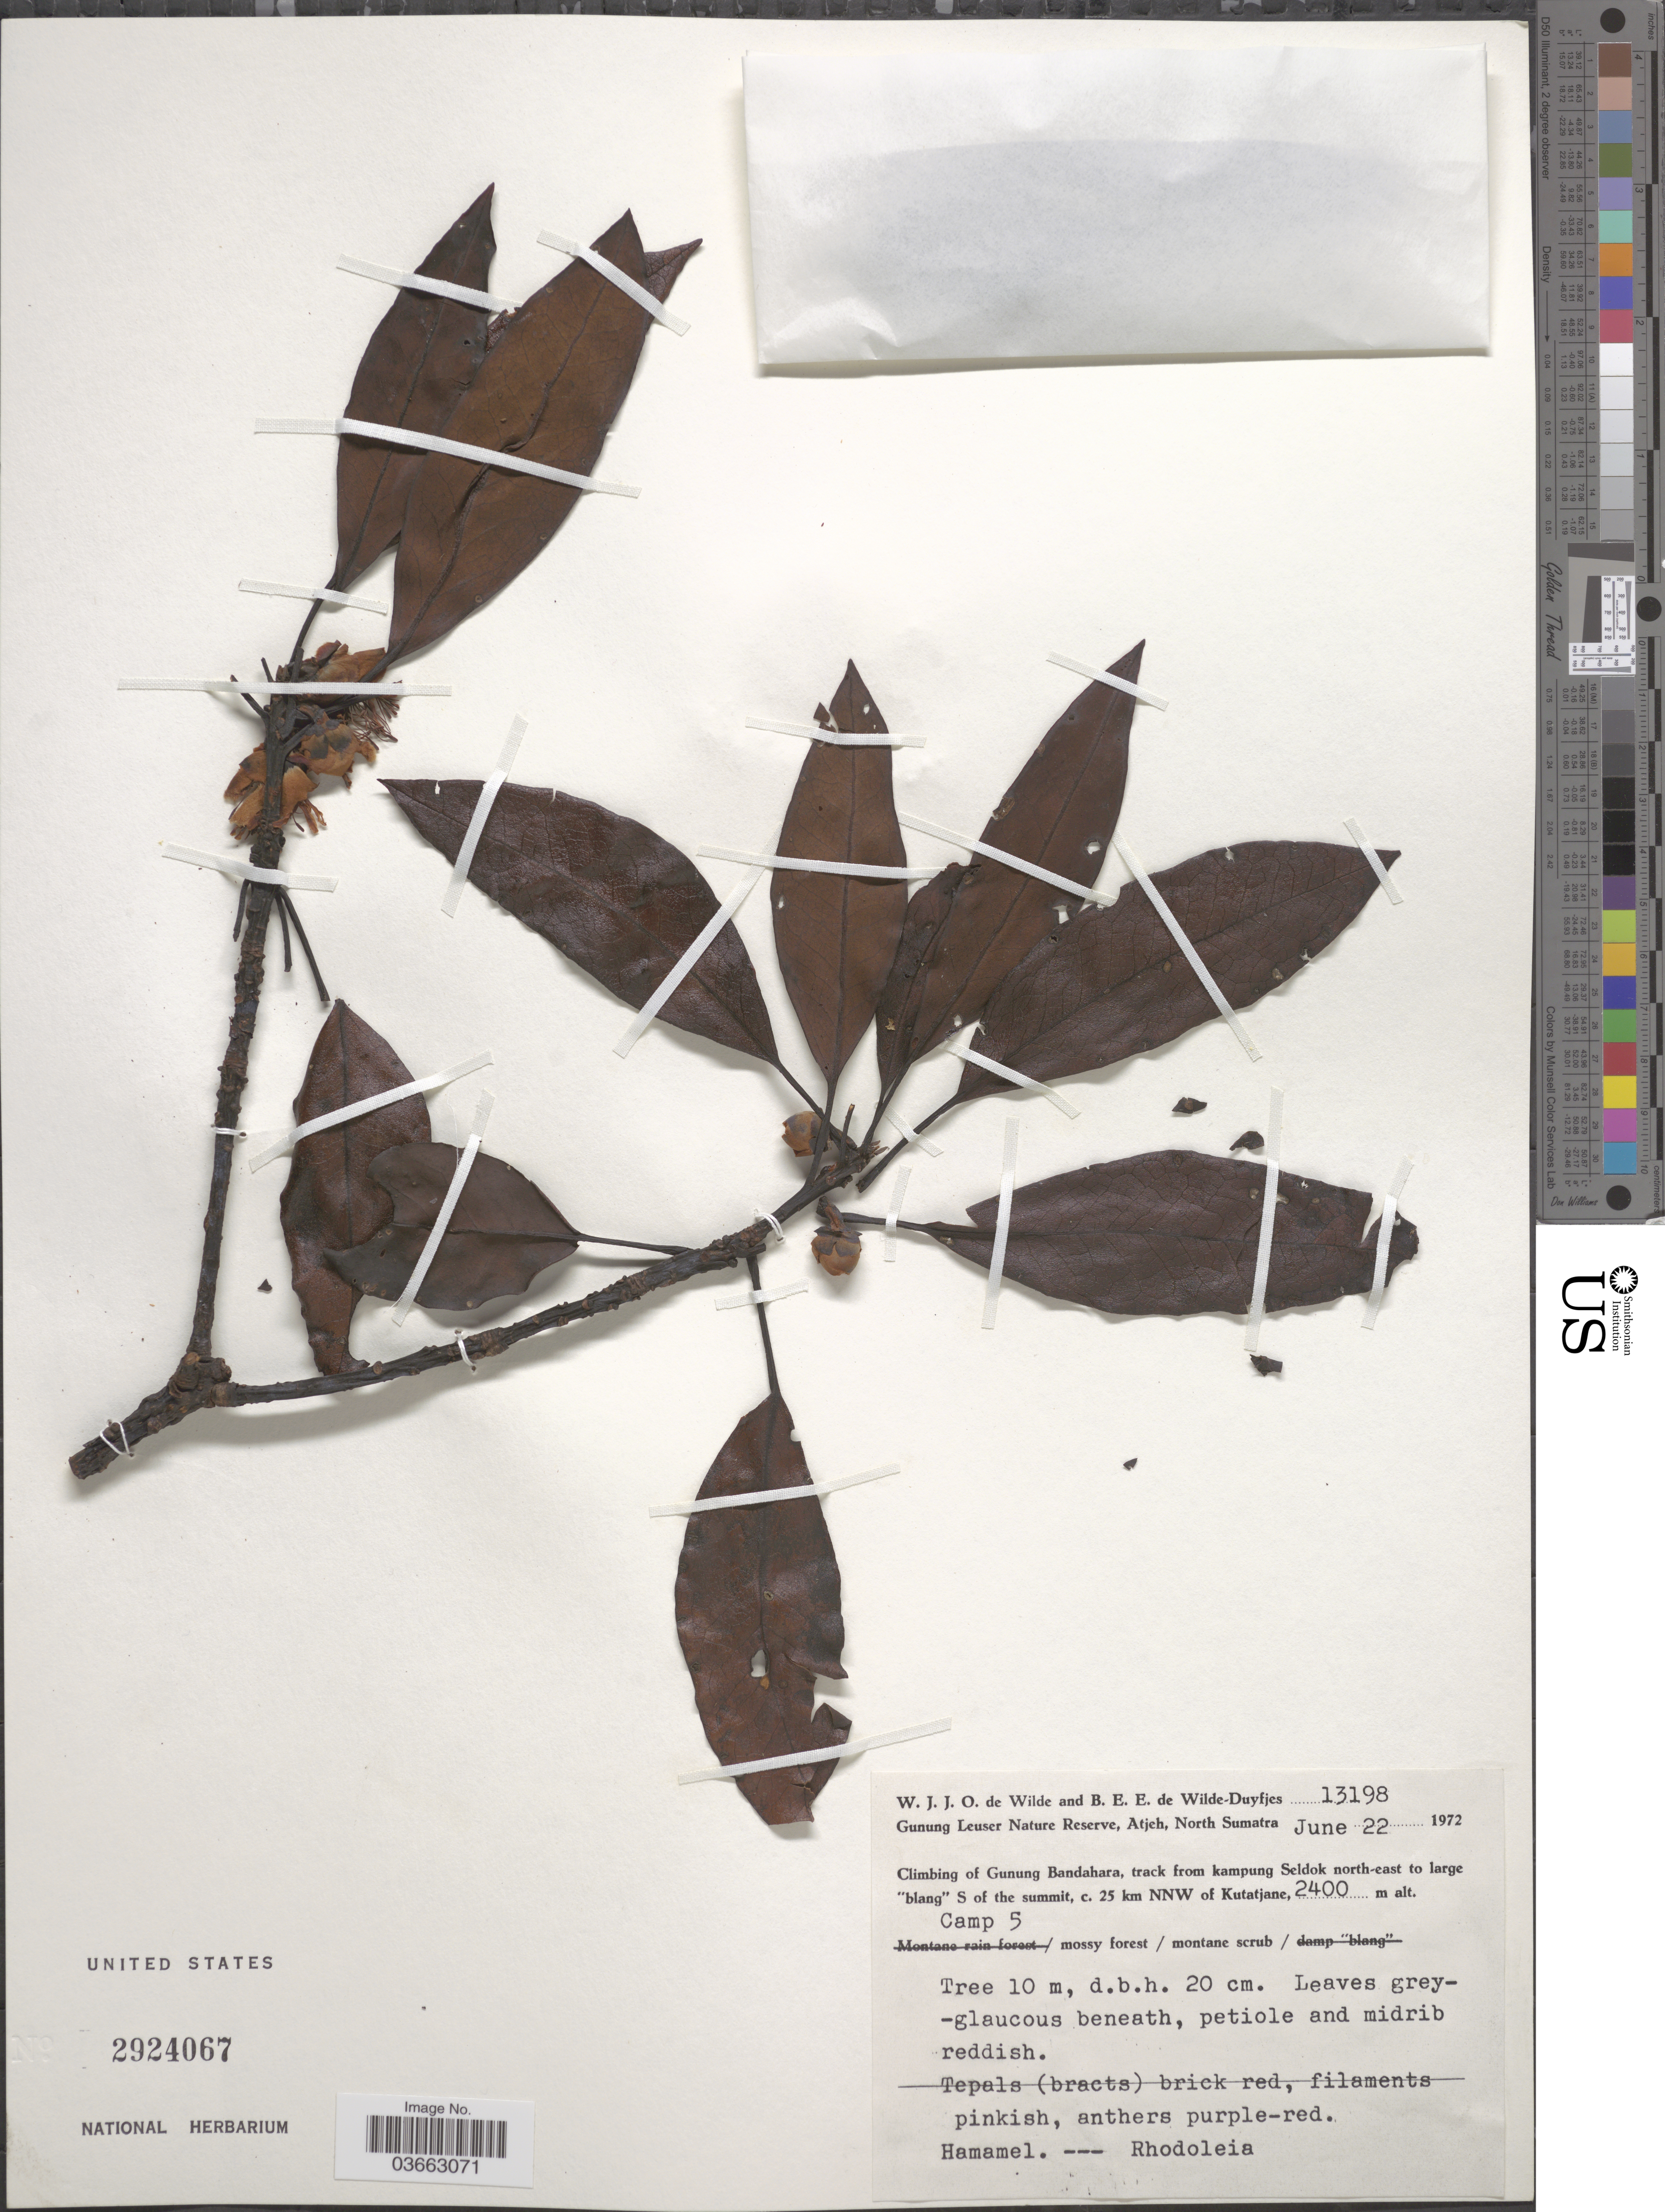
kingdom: Plantae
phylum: Tracheophyta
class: Magnoliopsida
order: Saxifragales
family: Hamamelidaceae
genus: Rhodoleia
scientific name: Rhodoleia championii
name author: Hook. f.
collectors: W. J. de Wilde & B. E. de Wilde-Duyfjes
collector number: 13198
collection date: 1972-06-22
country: Indonesia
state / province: Sumatra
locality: Gunung Leuser Nature Reserve, Atjeh, North Sumatra. Climbing of Gunung Bandahara, track from kampung Seldok north-east to large "blang" S of the summit, c. 25 km NNW of Kutatjane. Camp 5.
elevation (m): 2400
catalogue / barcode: US 2924067